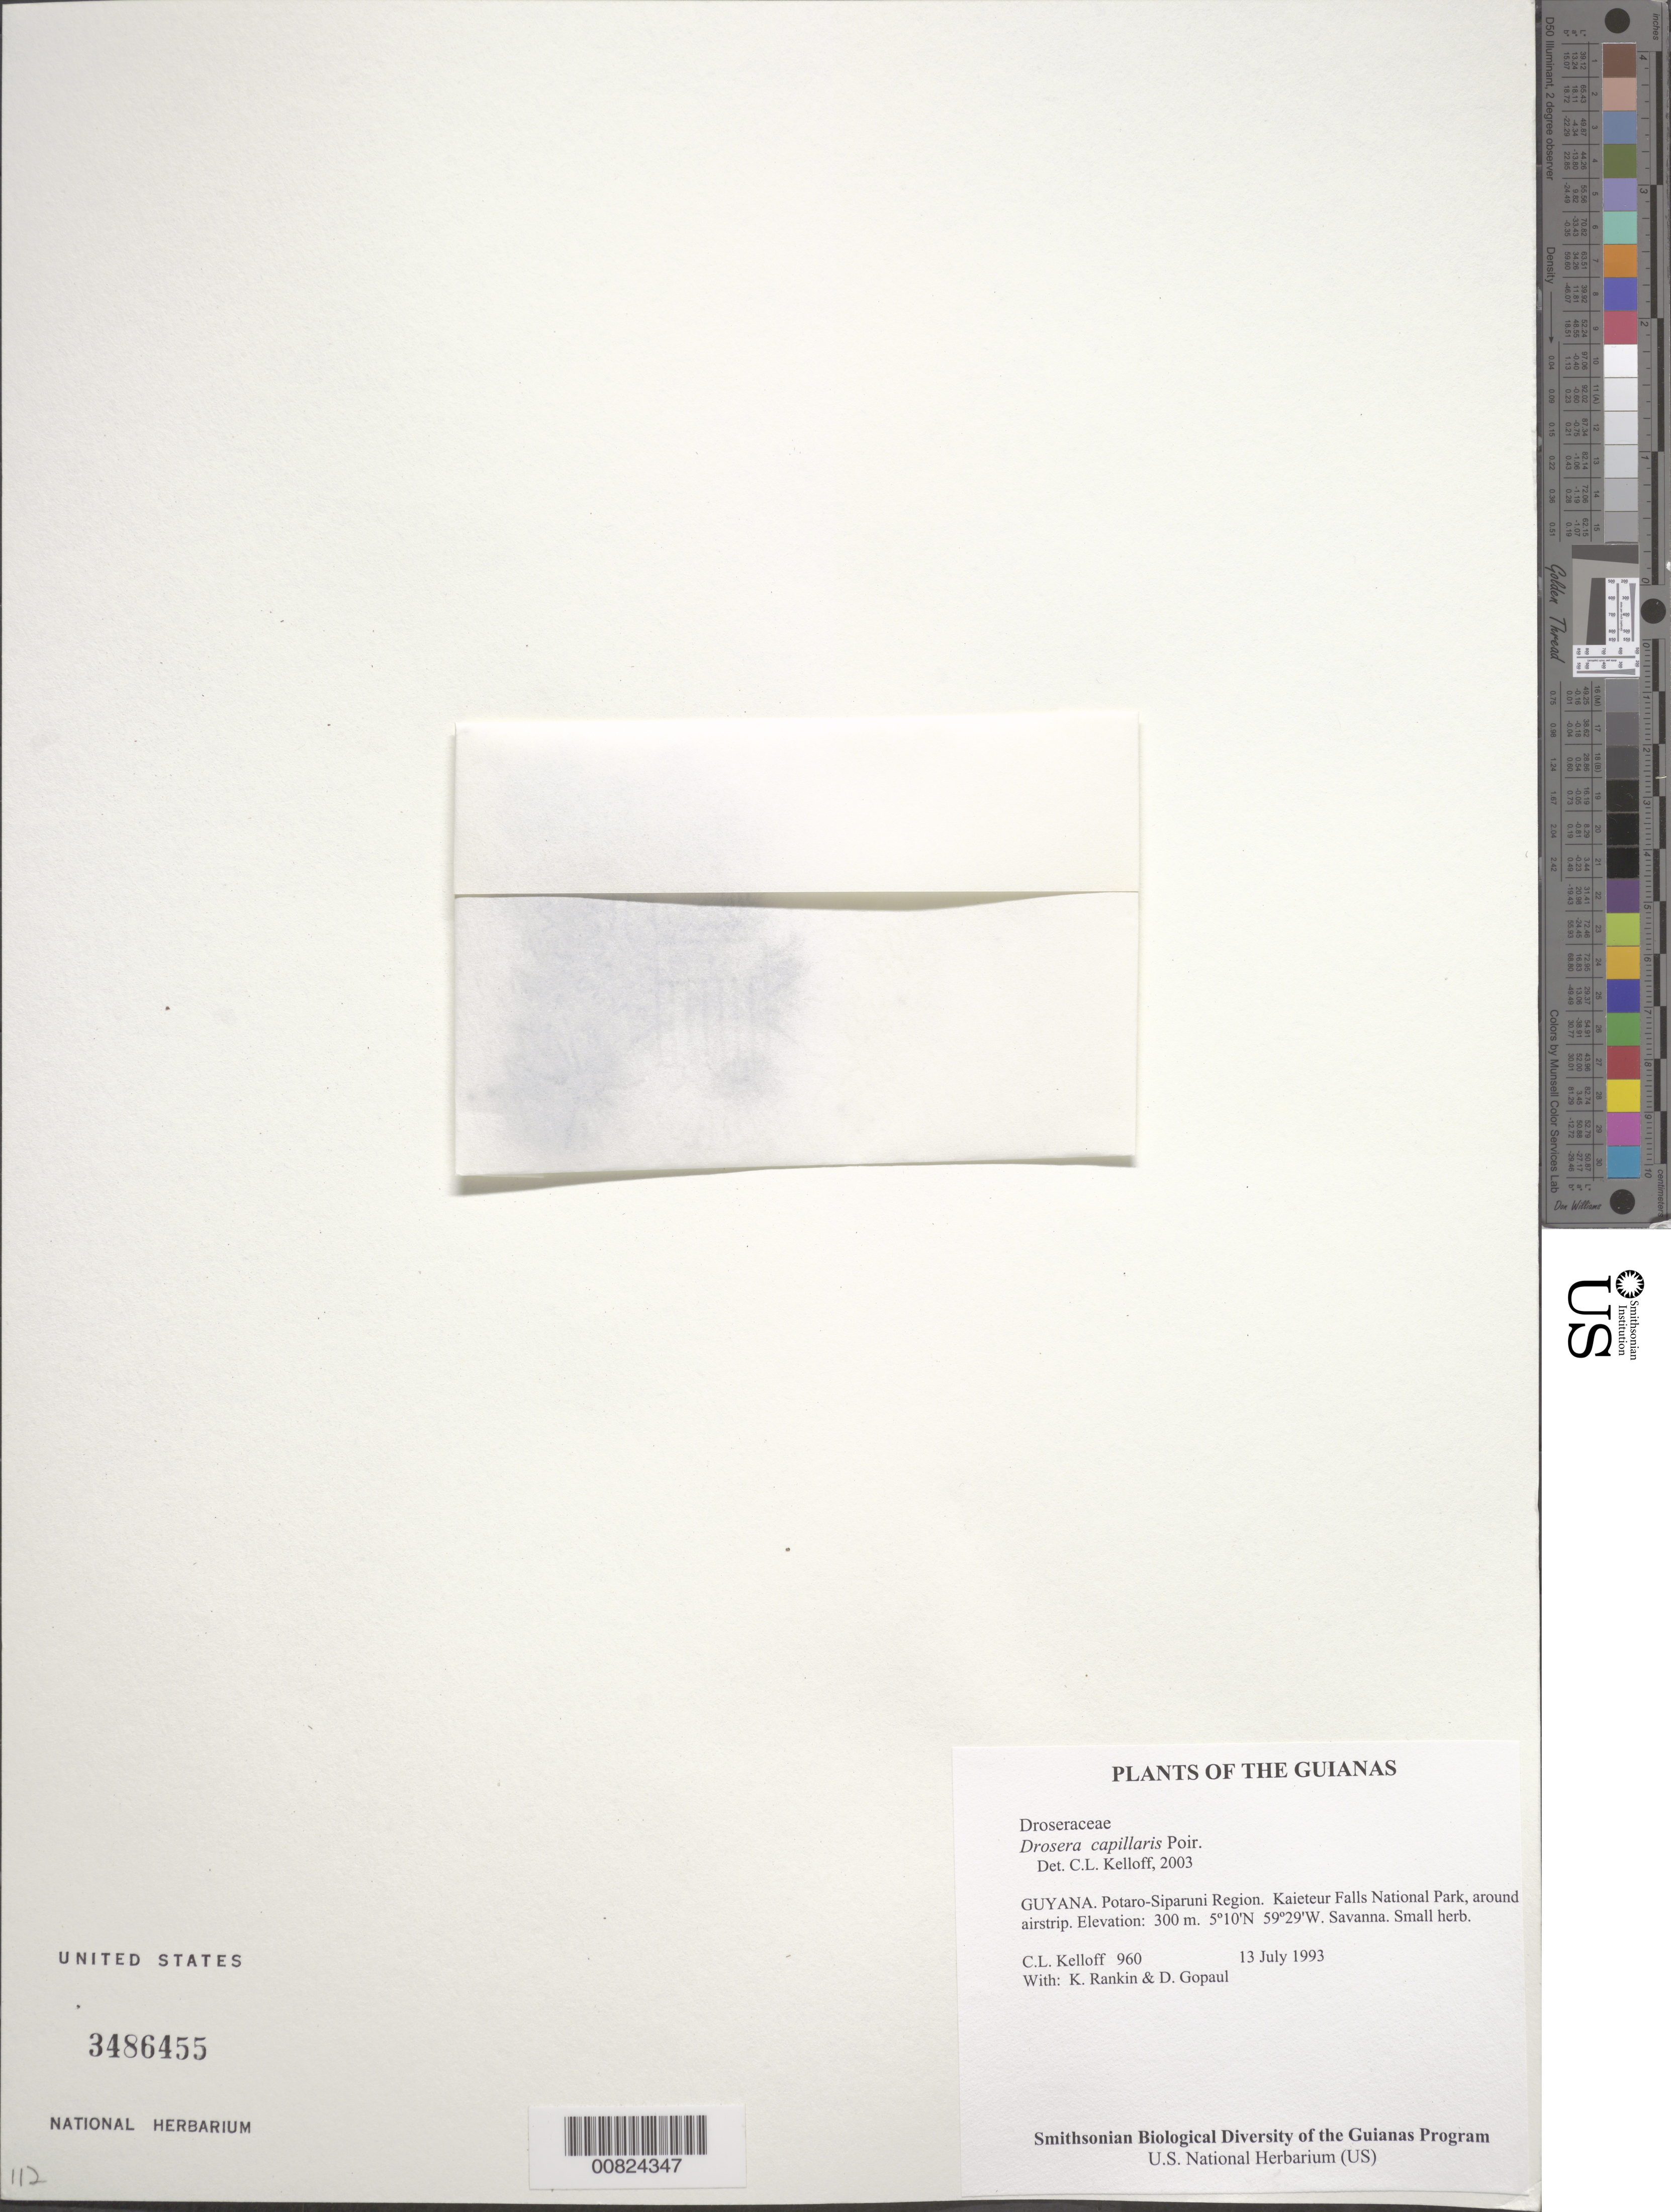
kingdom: Plantae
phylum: Tracheophyta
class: Magnoliopsida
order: Caryophyllales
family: Droseraceae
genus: Drosera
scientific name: Drosera capillaris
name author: Poir.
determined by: Kelloff, Carol L., (US), Smithsonian Institution - National Museum of Natural History (UNITED STATES)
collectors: C. L. Kelloff, K. Rankin & D. Gopaul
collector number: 960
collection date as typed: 13 July 1993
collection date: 1993-07-13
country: Guyana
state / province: Potaro-Siparuni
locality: Kaieteur Falls National Park, around airstrip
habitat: Savanna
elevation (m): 300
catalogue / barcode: US 3486455